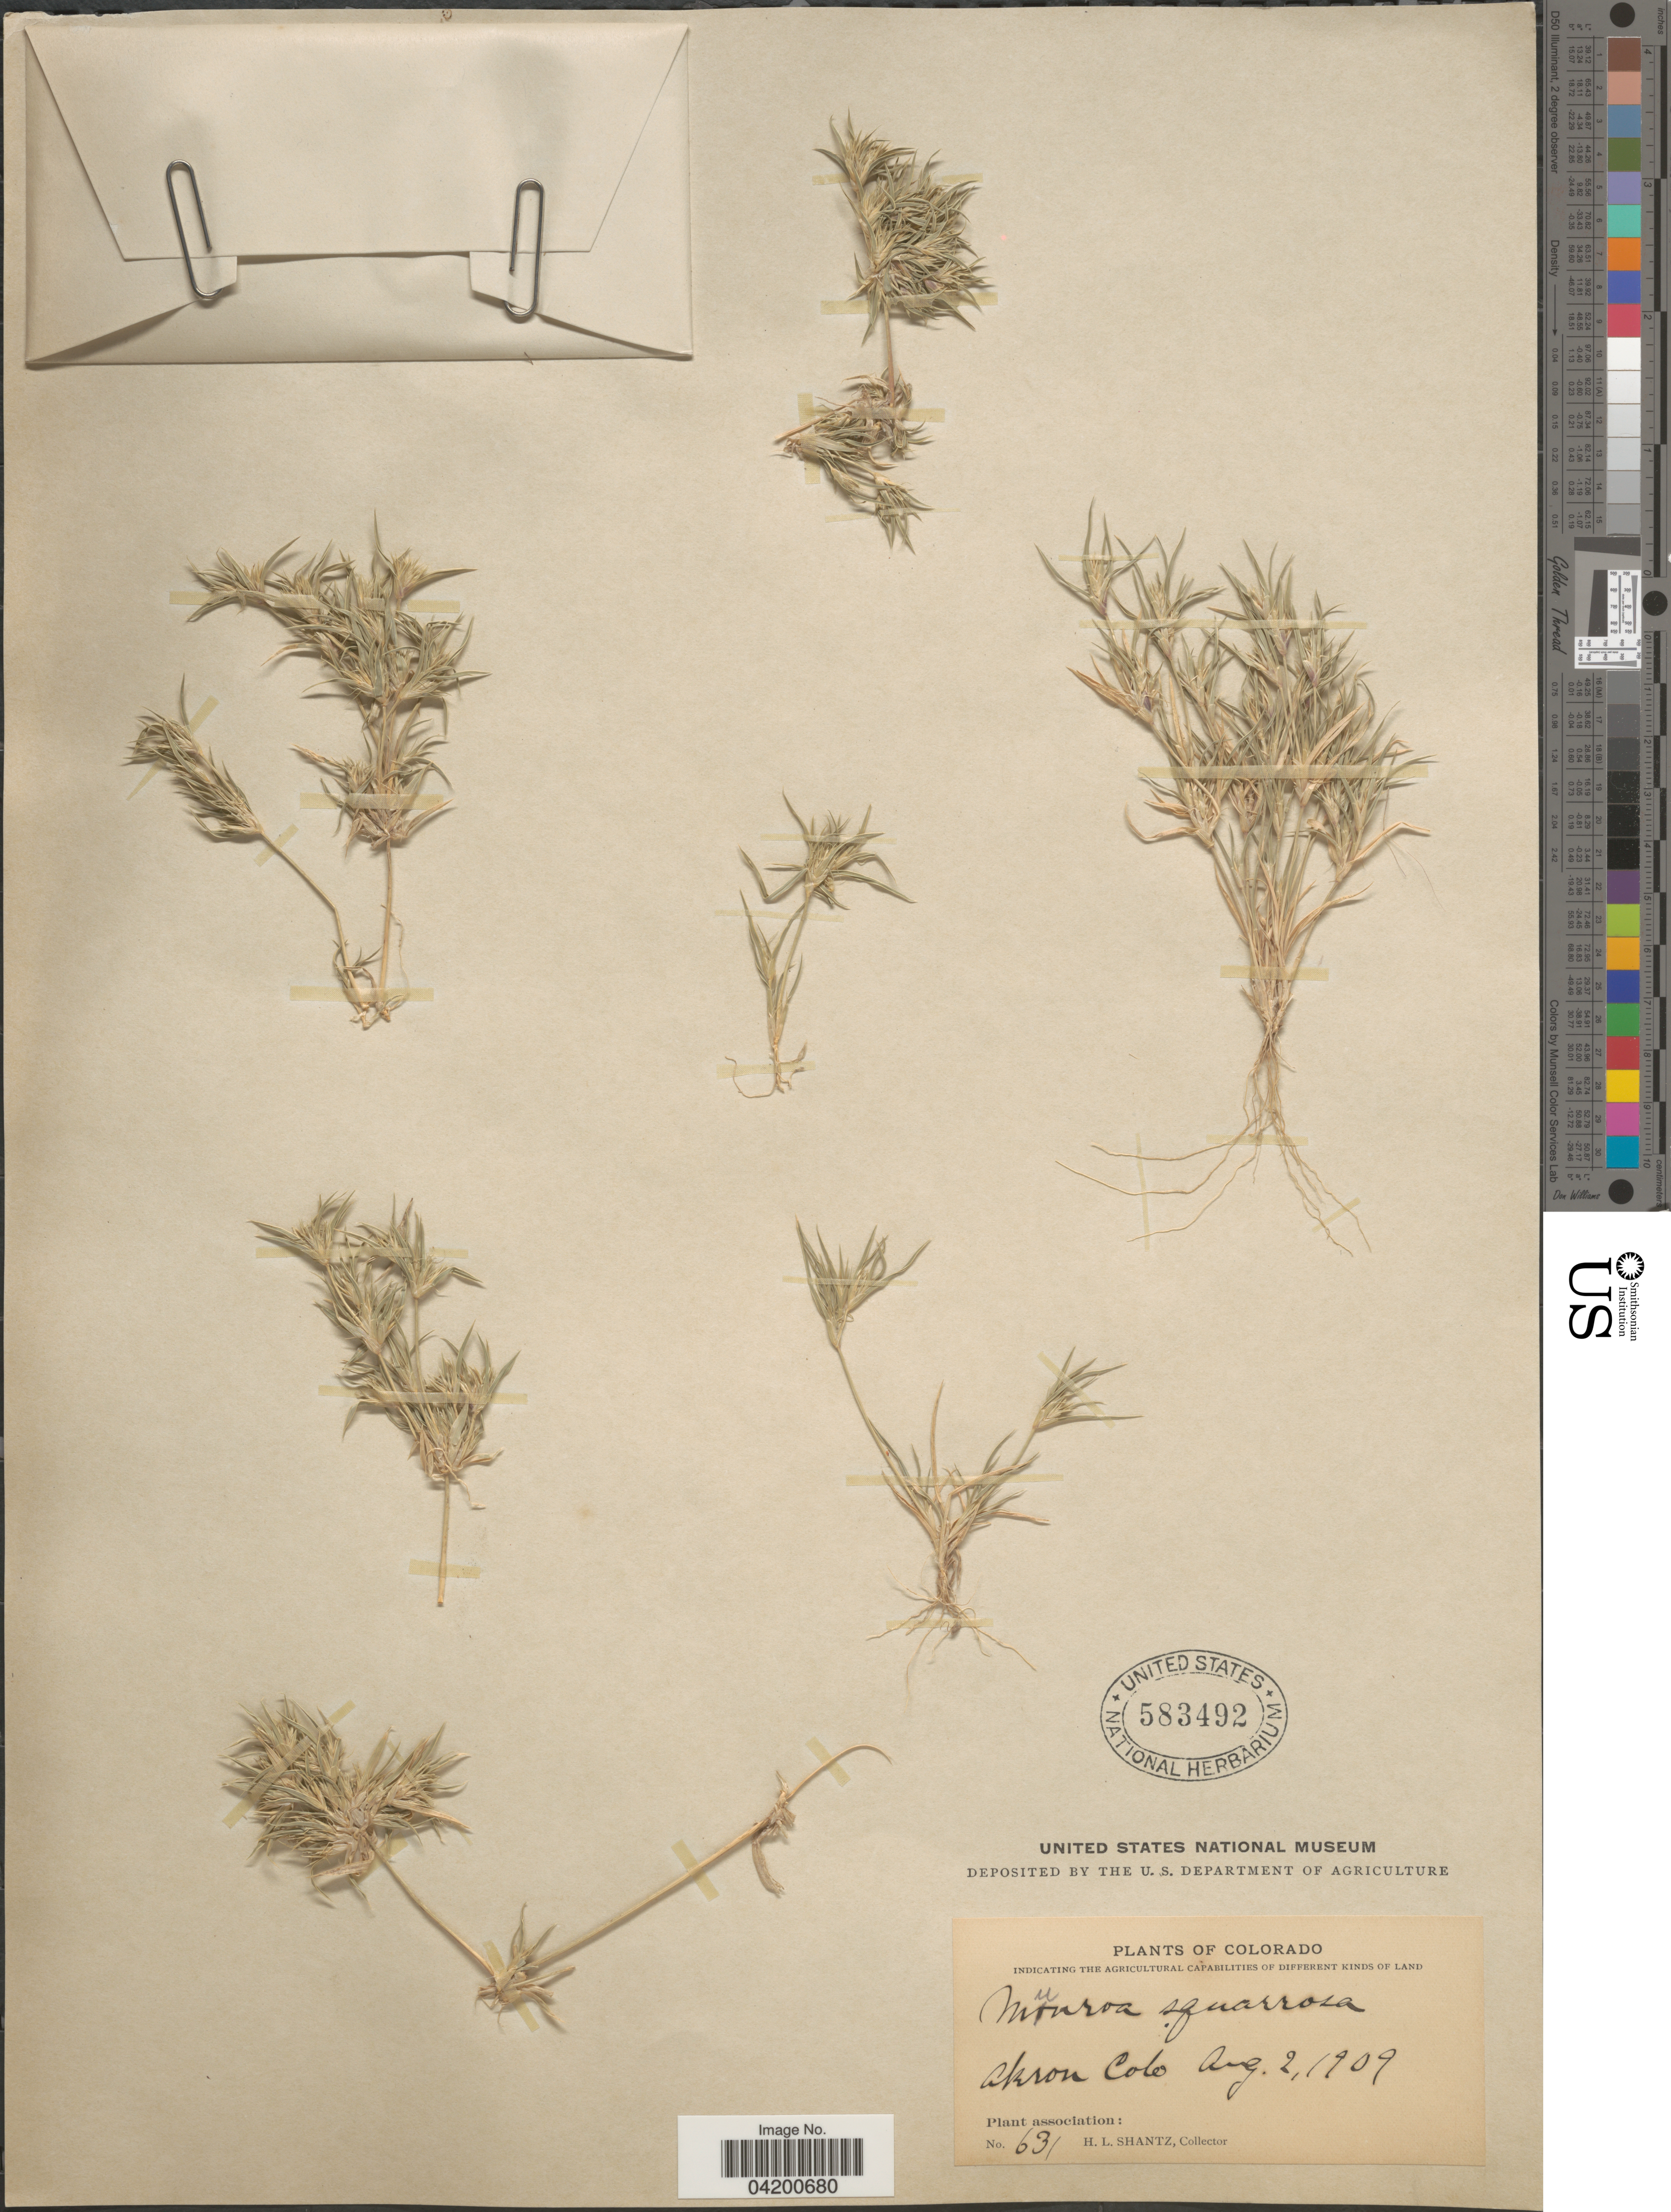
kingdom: Plantae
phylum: Tracheophyta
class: Liliopsida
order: Poales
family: Poaceae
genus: Munroa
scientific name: Munroa squarrosa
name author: (Nutt.) Torr.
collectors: H. Shantz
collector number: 631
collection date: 1909-08-02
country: United States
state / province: Colorado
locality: Akron.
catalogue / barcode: US 583492